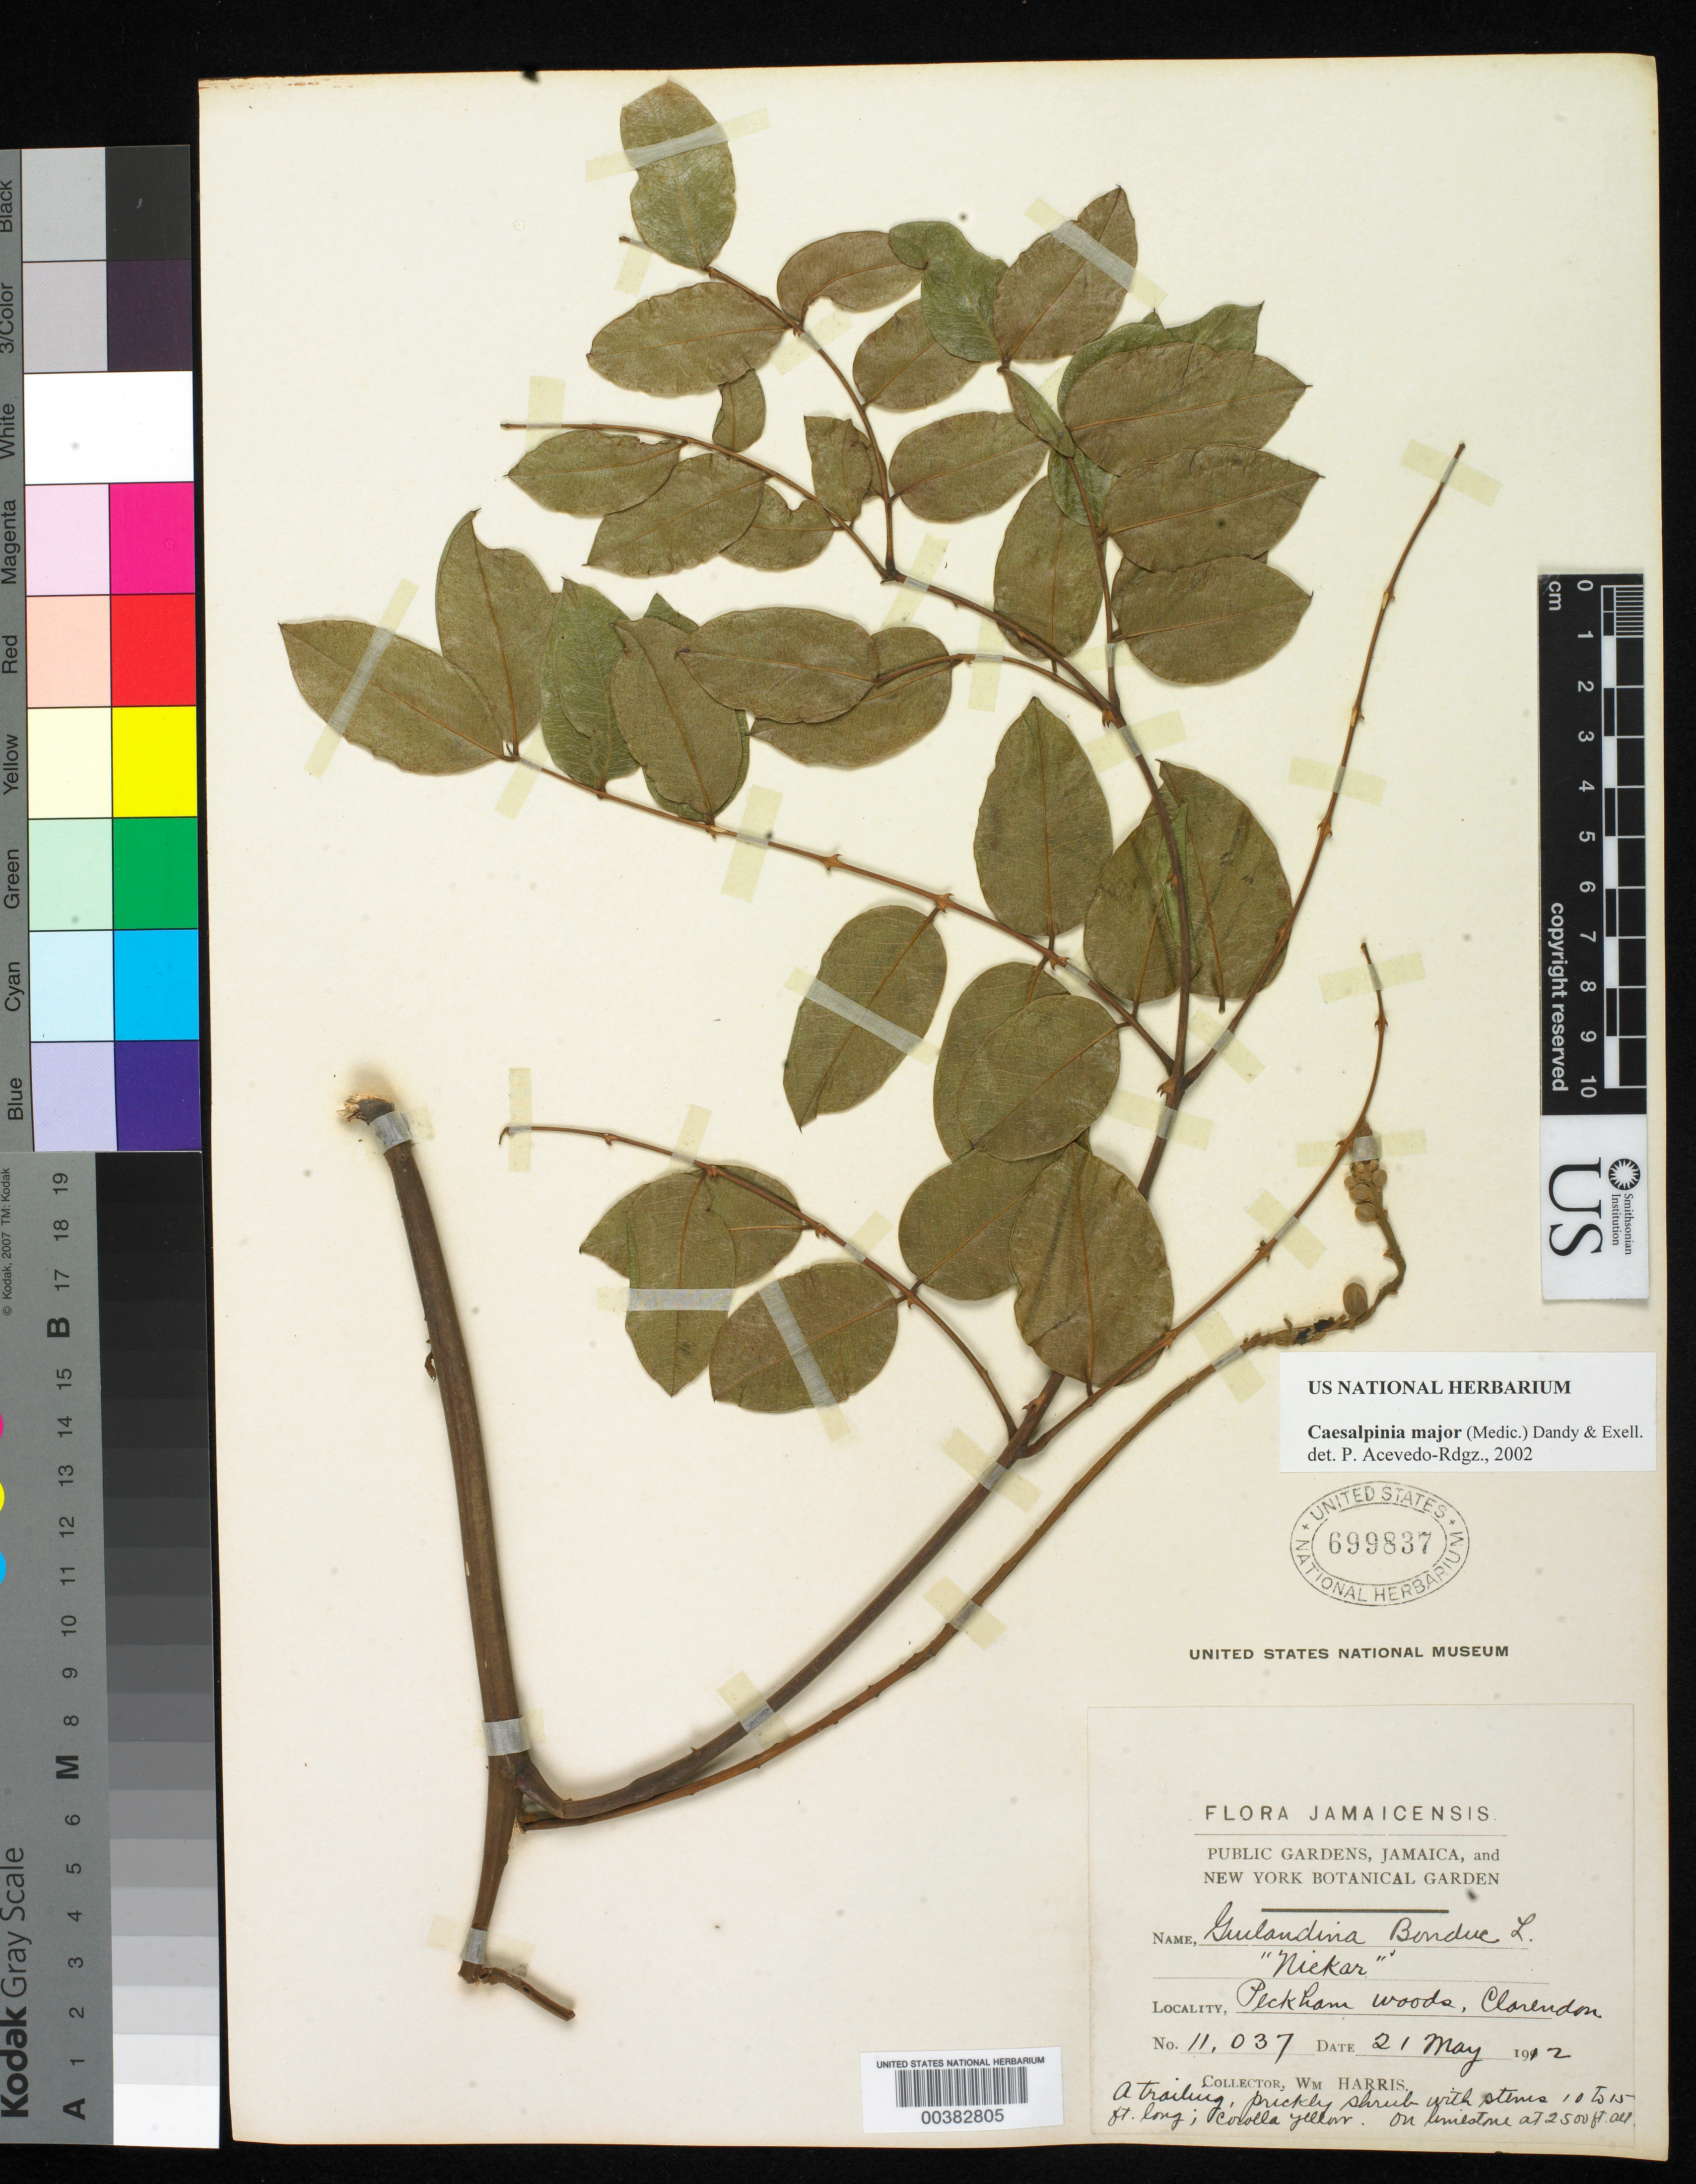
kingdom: Plantae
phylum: Tracheophyta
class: Magnoliopsida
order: Fabales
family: Fabaceae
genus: Guilandina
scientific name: Guilandina major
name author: (Medik.) Small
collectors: W. H. Harris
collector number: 11037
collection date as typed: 21 May 1912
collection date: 1912-05-21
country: Jamaica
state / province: Clarendon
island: Greater Antilles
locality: Peckham woods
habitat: On limestone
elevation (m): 762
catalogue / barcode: US 699837